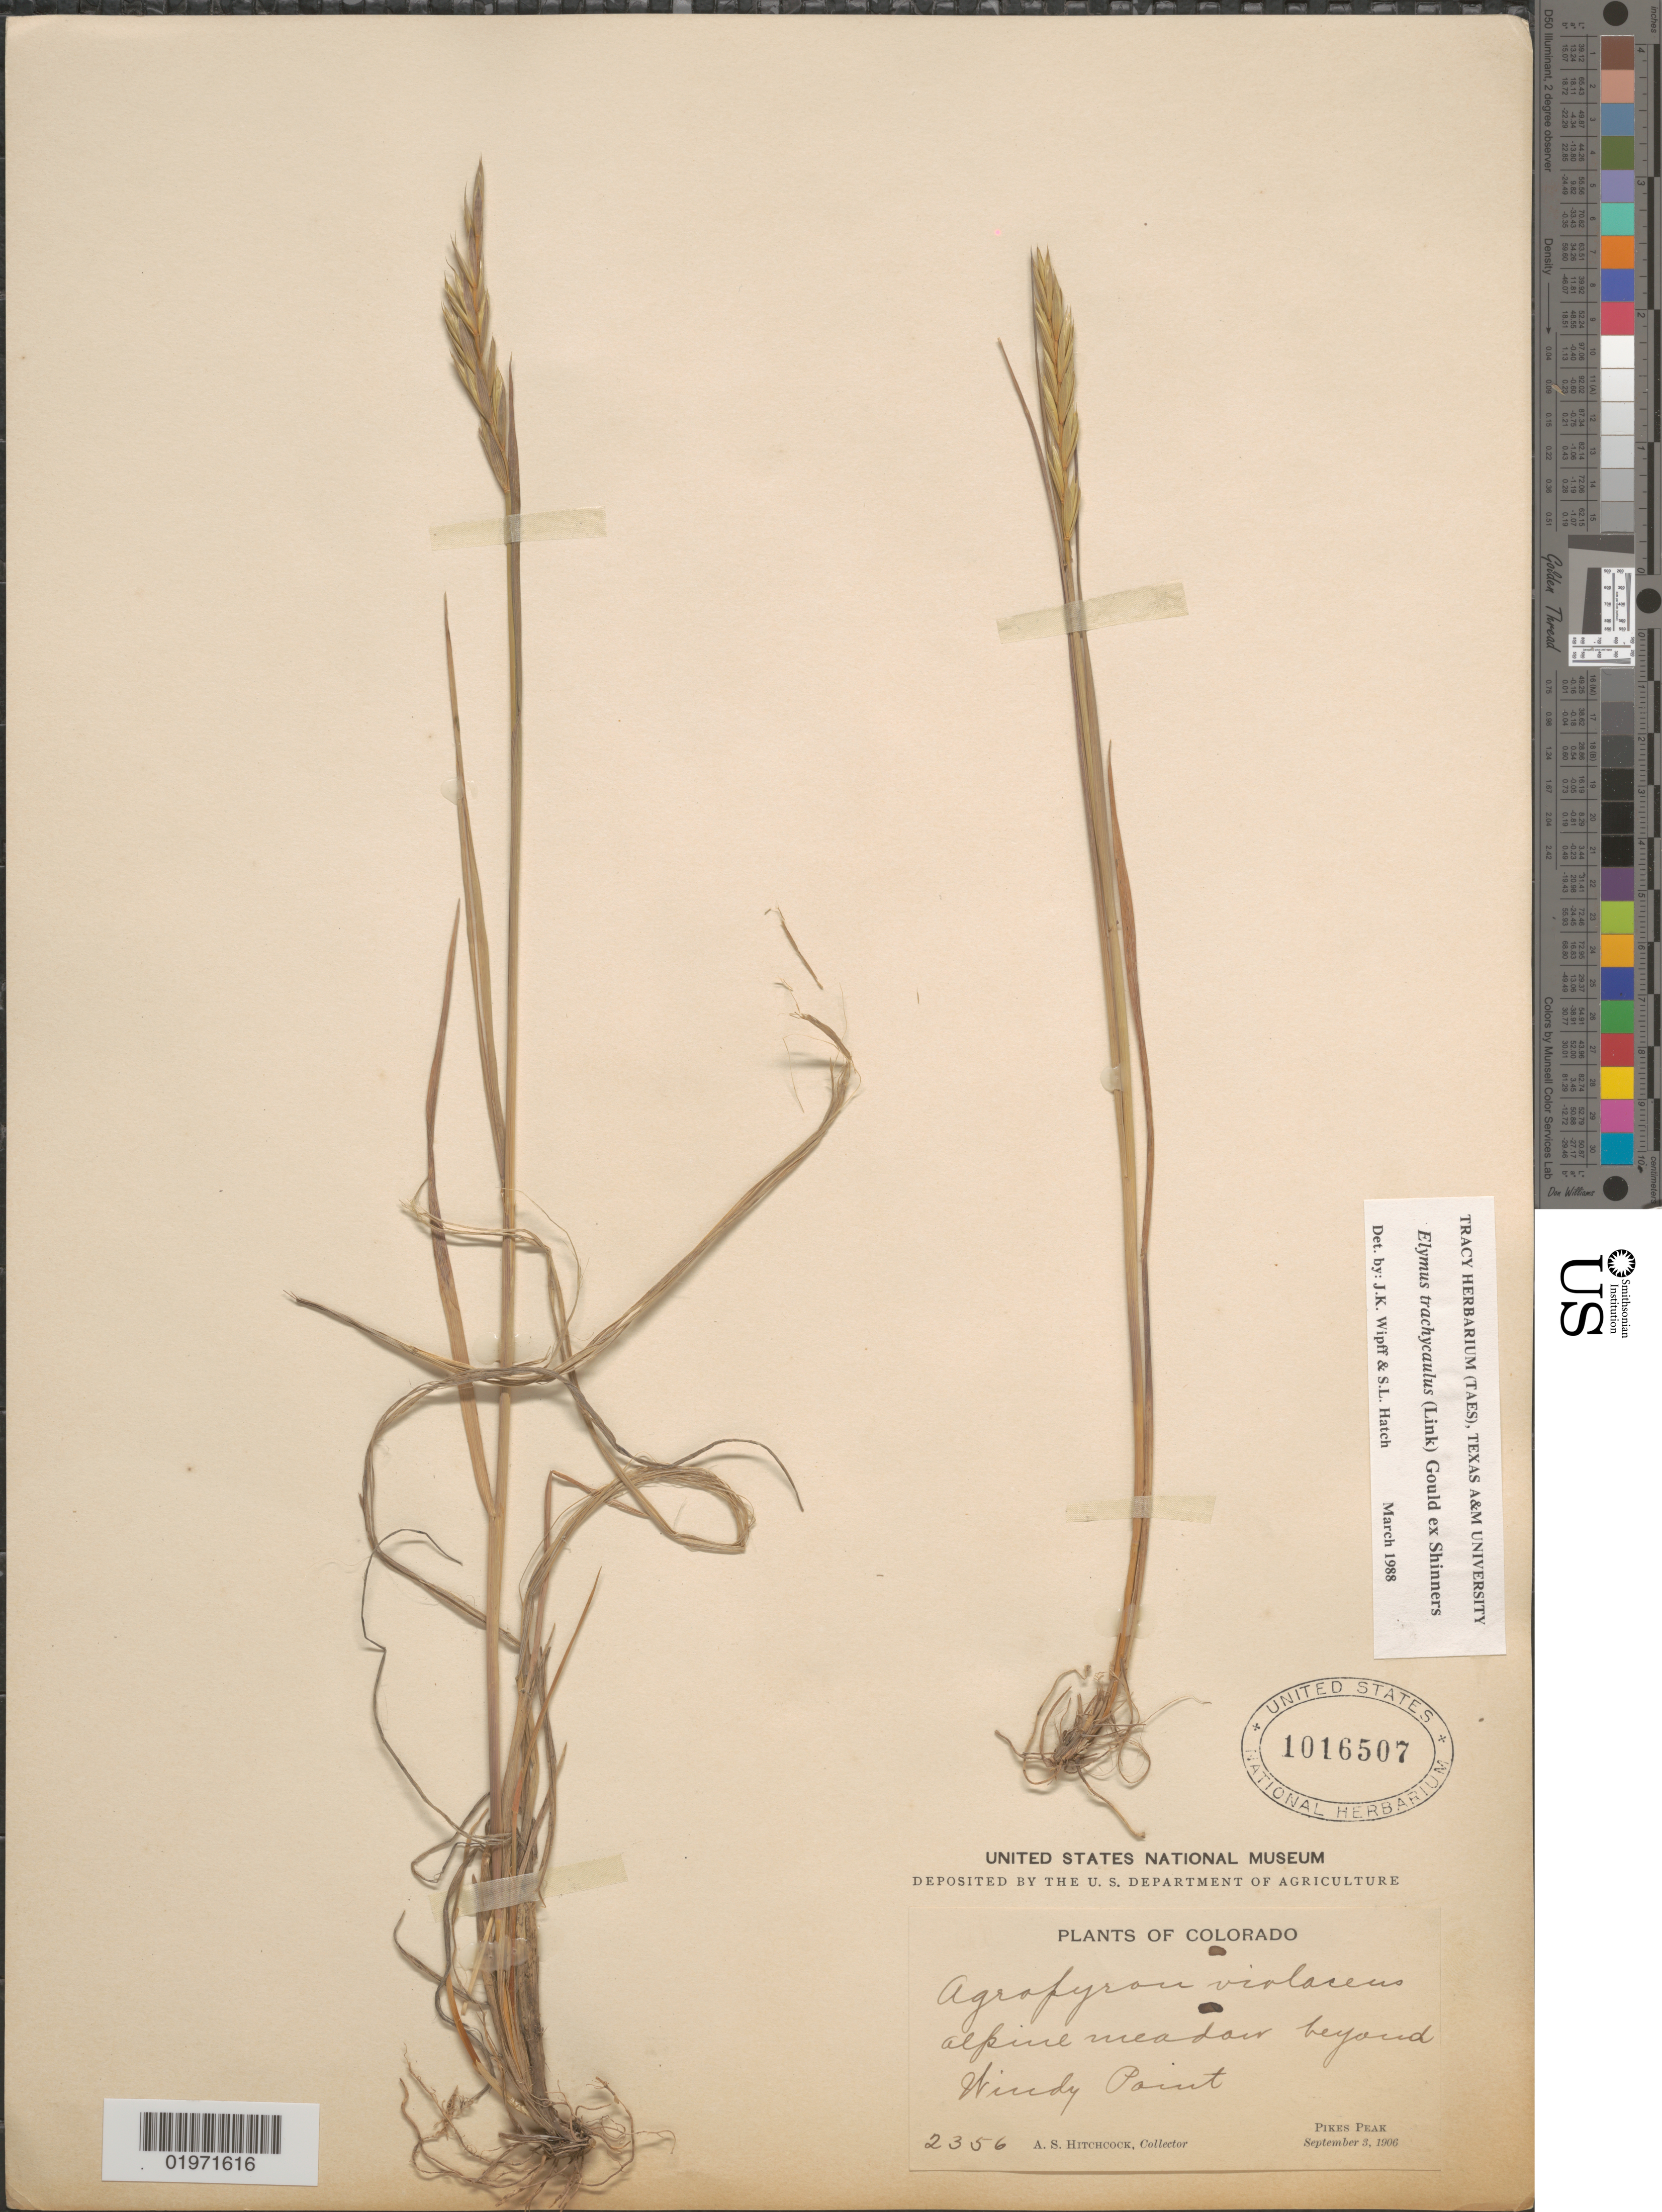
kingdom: Plantae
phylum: Tracheophyta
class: Liliopsida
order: Poales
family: Poaceae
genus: Elymus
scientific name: Elymus trachycaulus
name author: (Link) Gould ex Shinners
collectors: A. S. Hitchcock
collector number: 2356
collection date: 1906-09-03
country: United States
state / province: Colorado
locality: Alpine meadow beyond Windy Point. Pikes Peak.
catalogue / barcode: US 1016507